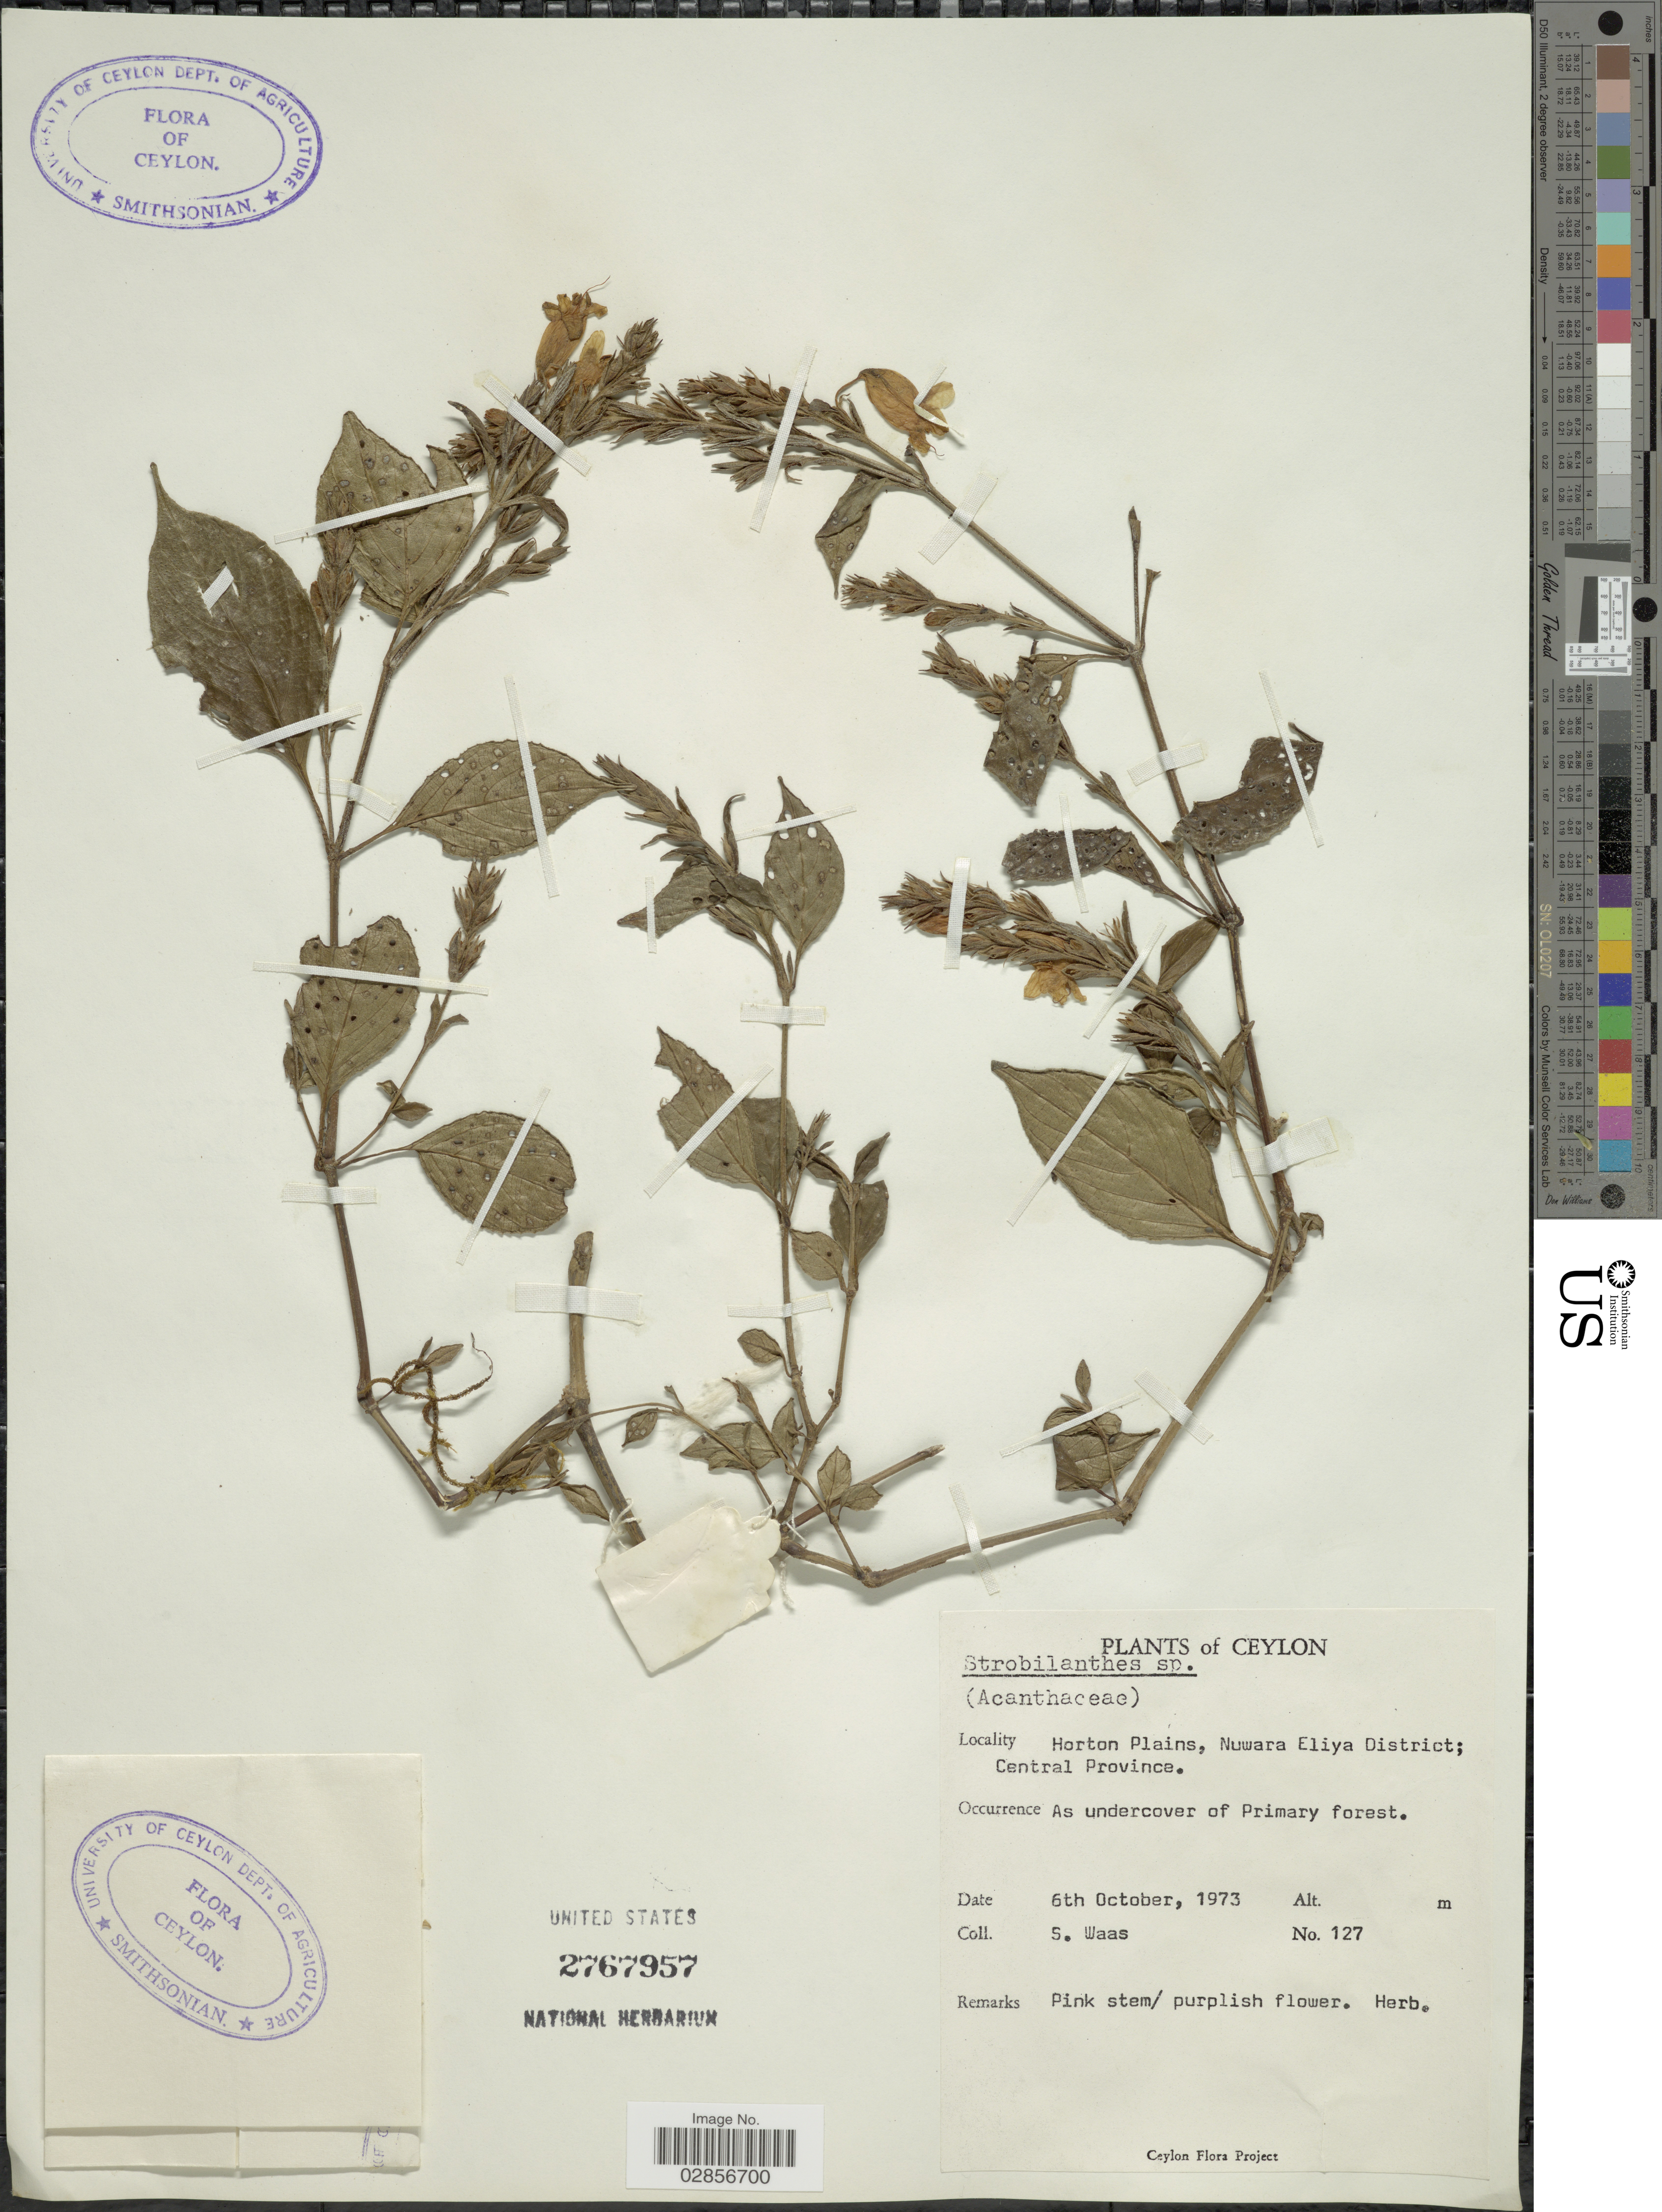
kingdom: Plantae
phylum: Tracheophyta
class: Magnoliopsida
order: Lamiales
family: Acanthaceae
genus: Strobilanthes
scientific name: Strobilanthes sp.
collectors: S. Waas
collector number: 127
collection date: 1973-10-06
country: Sri Lanka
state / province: Central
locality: Ceylon, Horton Plains, Nuwara Eliya District; Central Province.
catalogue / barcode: US 2767957